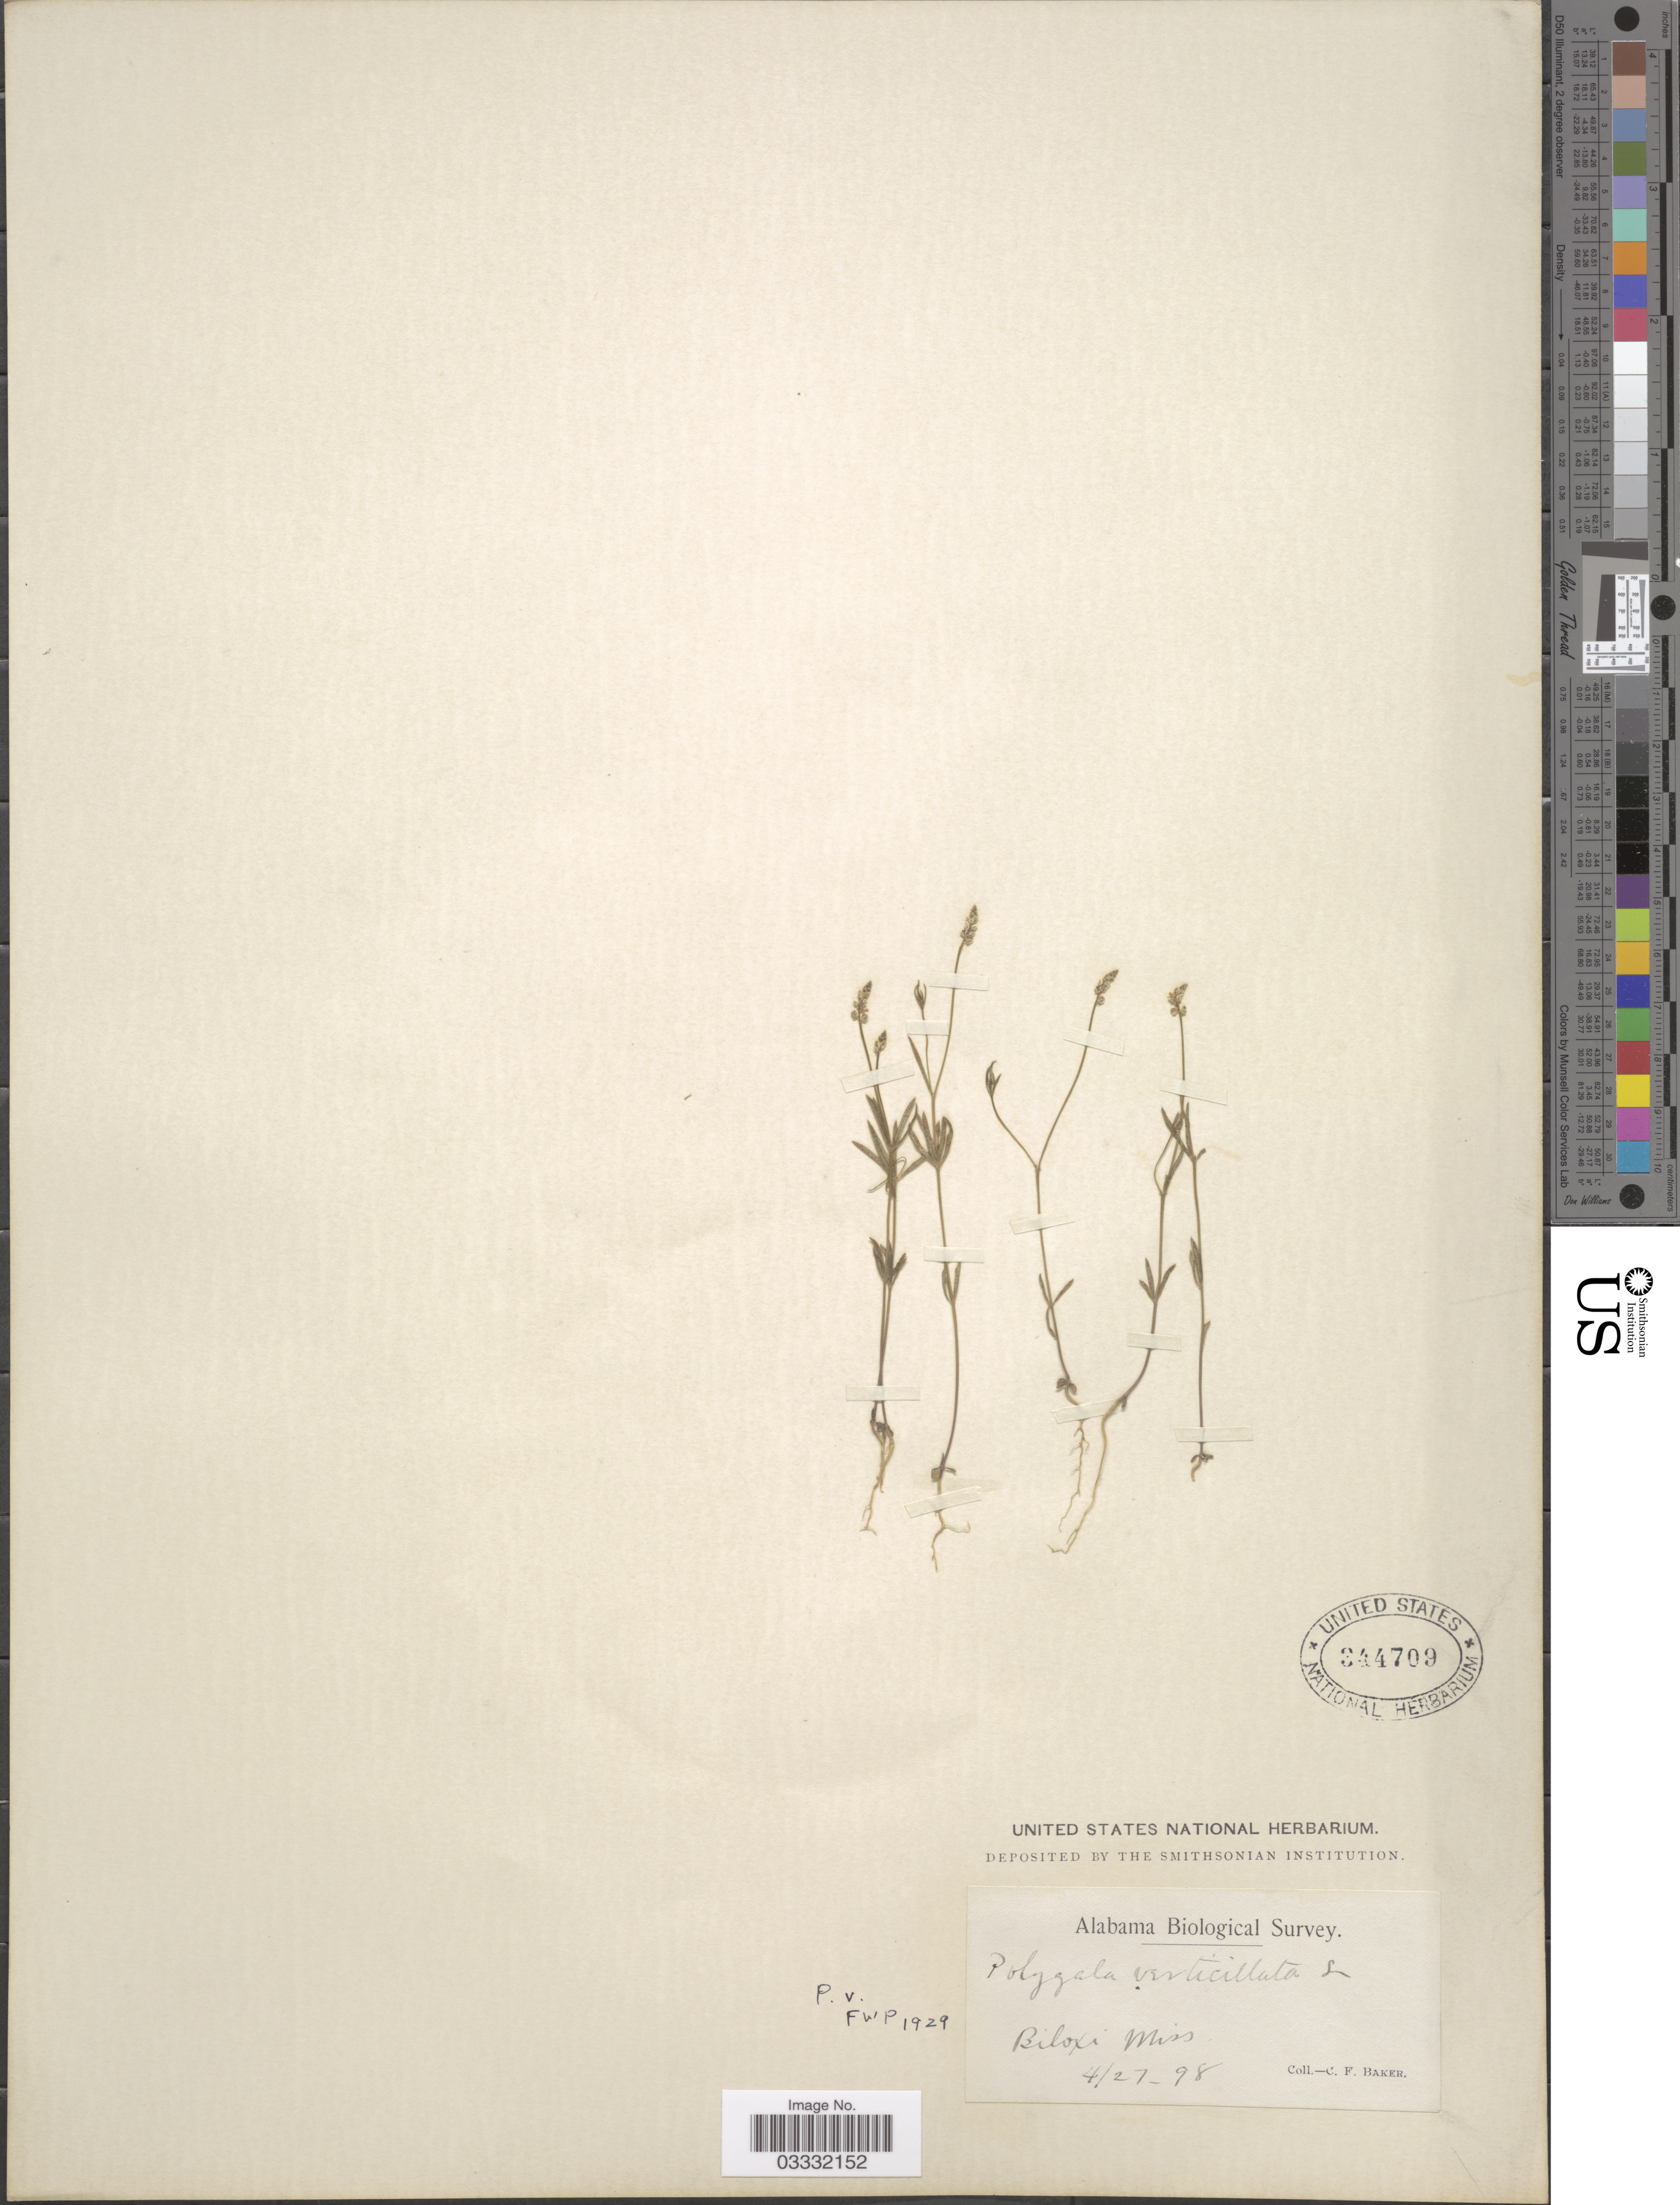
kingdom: Plantae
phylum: Tracheophyta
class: Magnoliopsida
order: Fabales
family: Polygalaceae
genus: Polygala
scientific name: Polygala verticillata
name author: L.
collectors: C. F. Baker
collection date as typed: Transcribed d/m/y: 27/4/98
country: United States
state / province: Mississippi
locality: Biloxi.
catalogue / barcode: US 344709